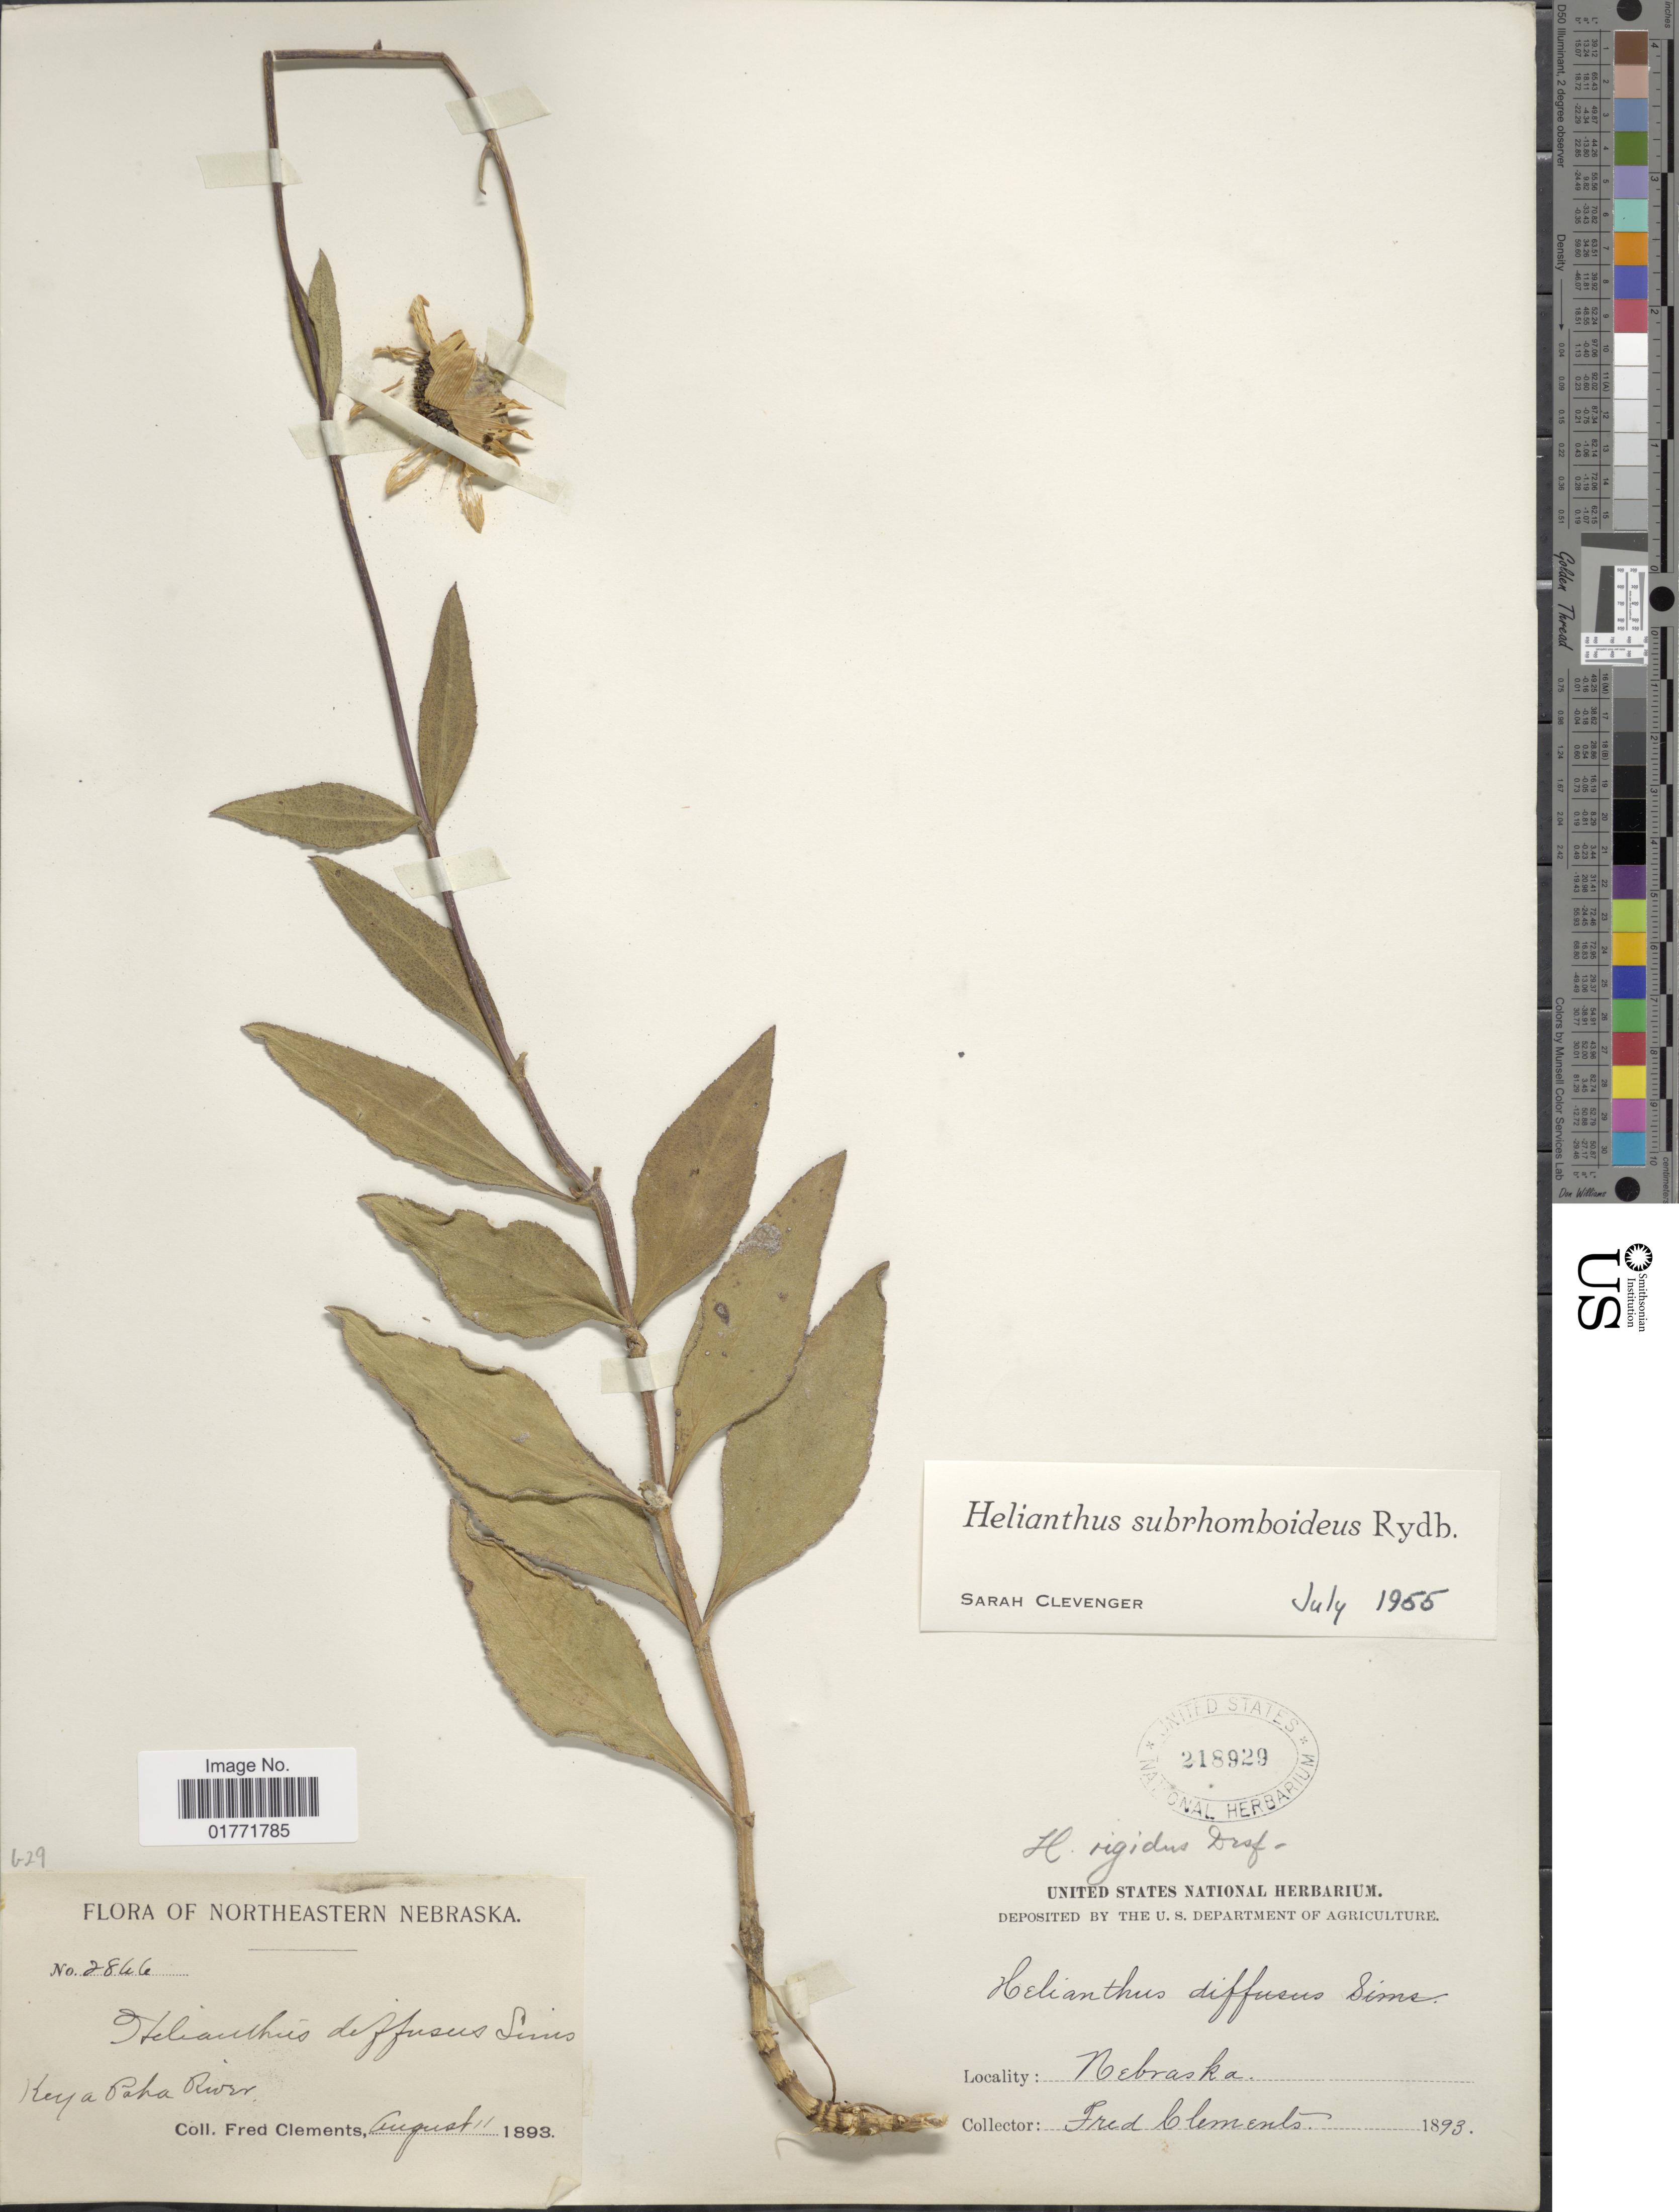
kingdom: Plantae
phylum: Tracheophyta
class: Magnoliopsida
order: Asterales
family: Asteraceae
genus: Helianthus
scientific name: Helianthus subrhomboideus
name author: Rydb.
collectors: F. Clements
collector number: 2866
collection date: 1893-08-11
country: United States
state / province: Nebraska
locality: Nebraska. Key a Paha River. Northeastern nebraska.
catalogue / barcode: US 218929